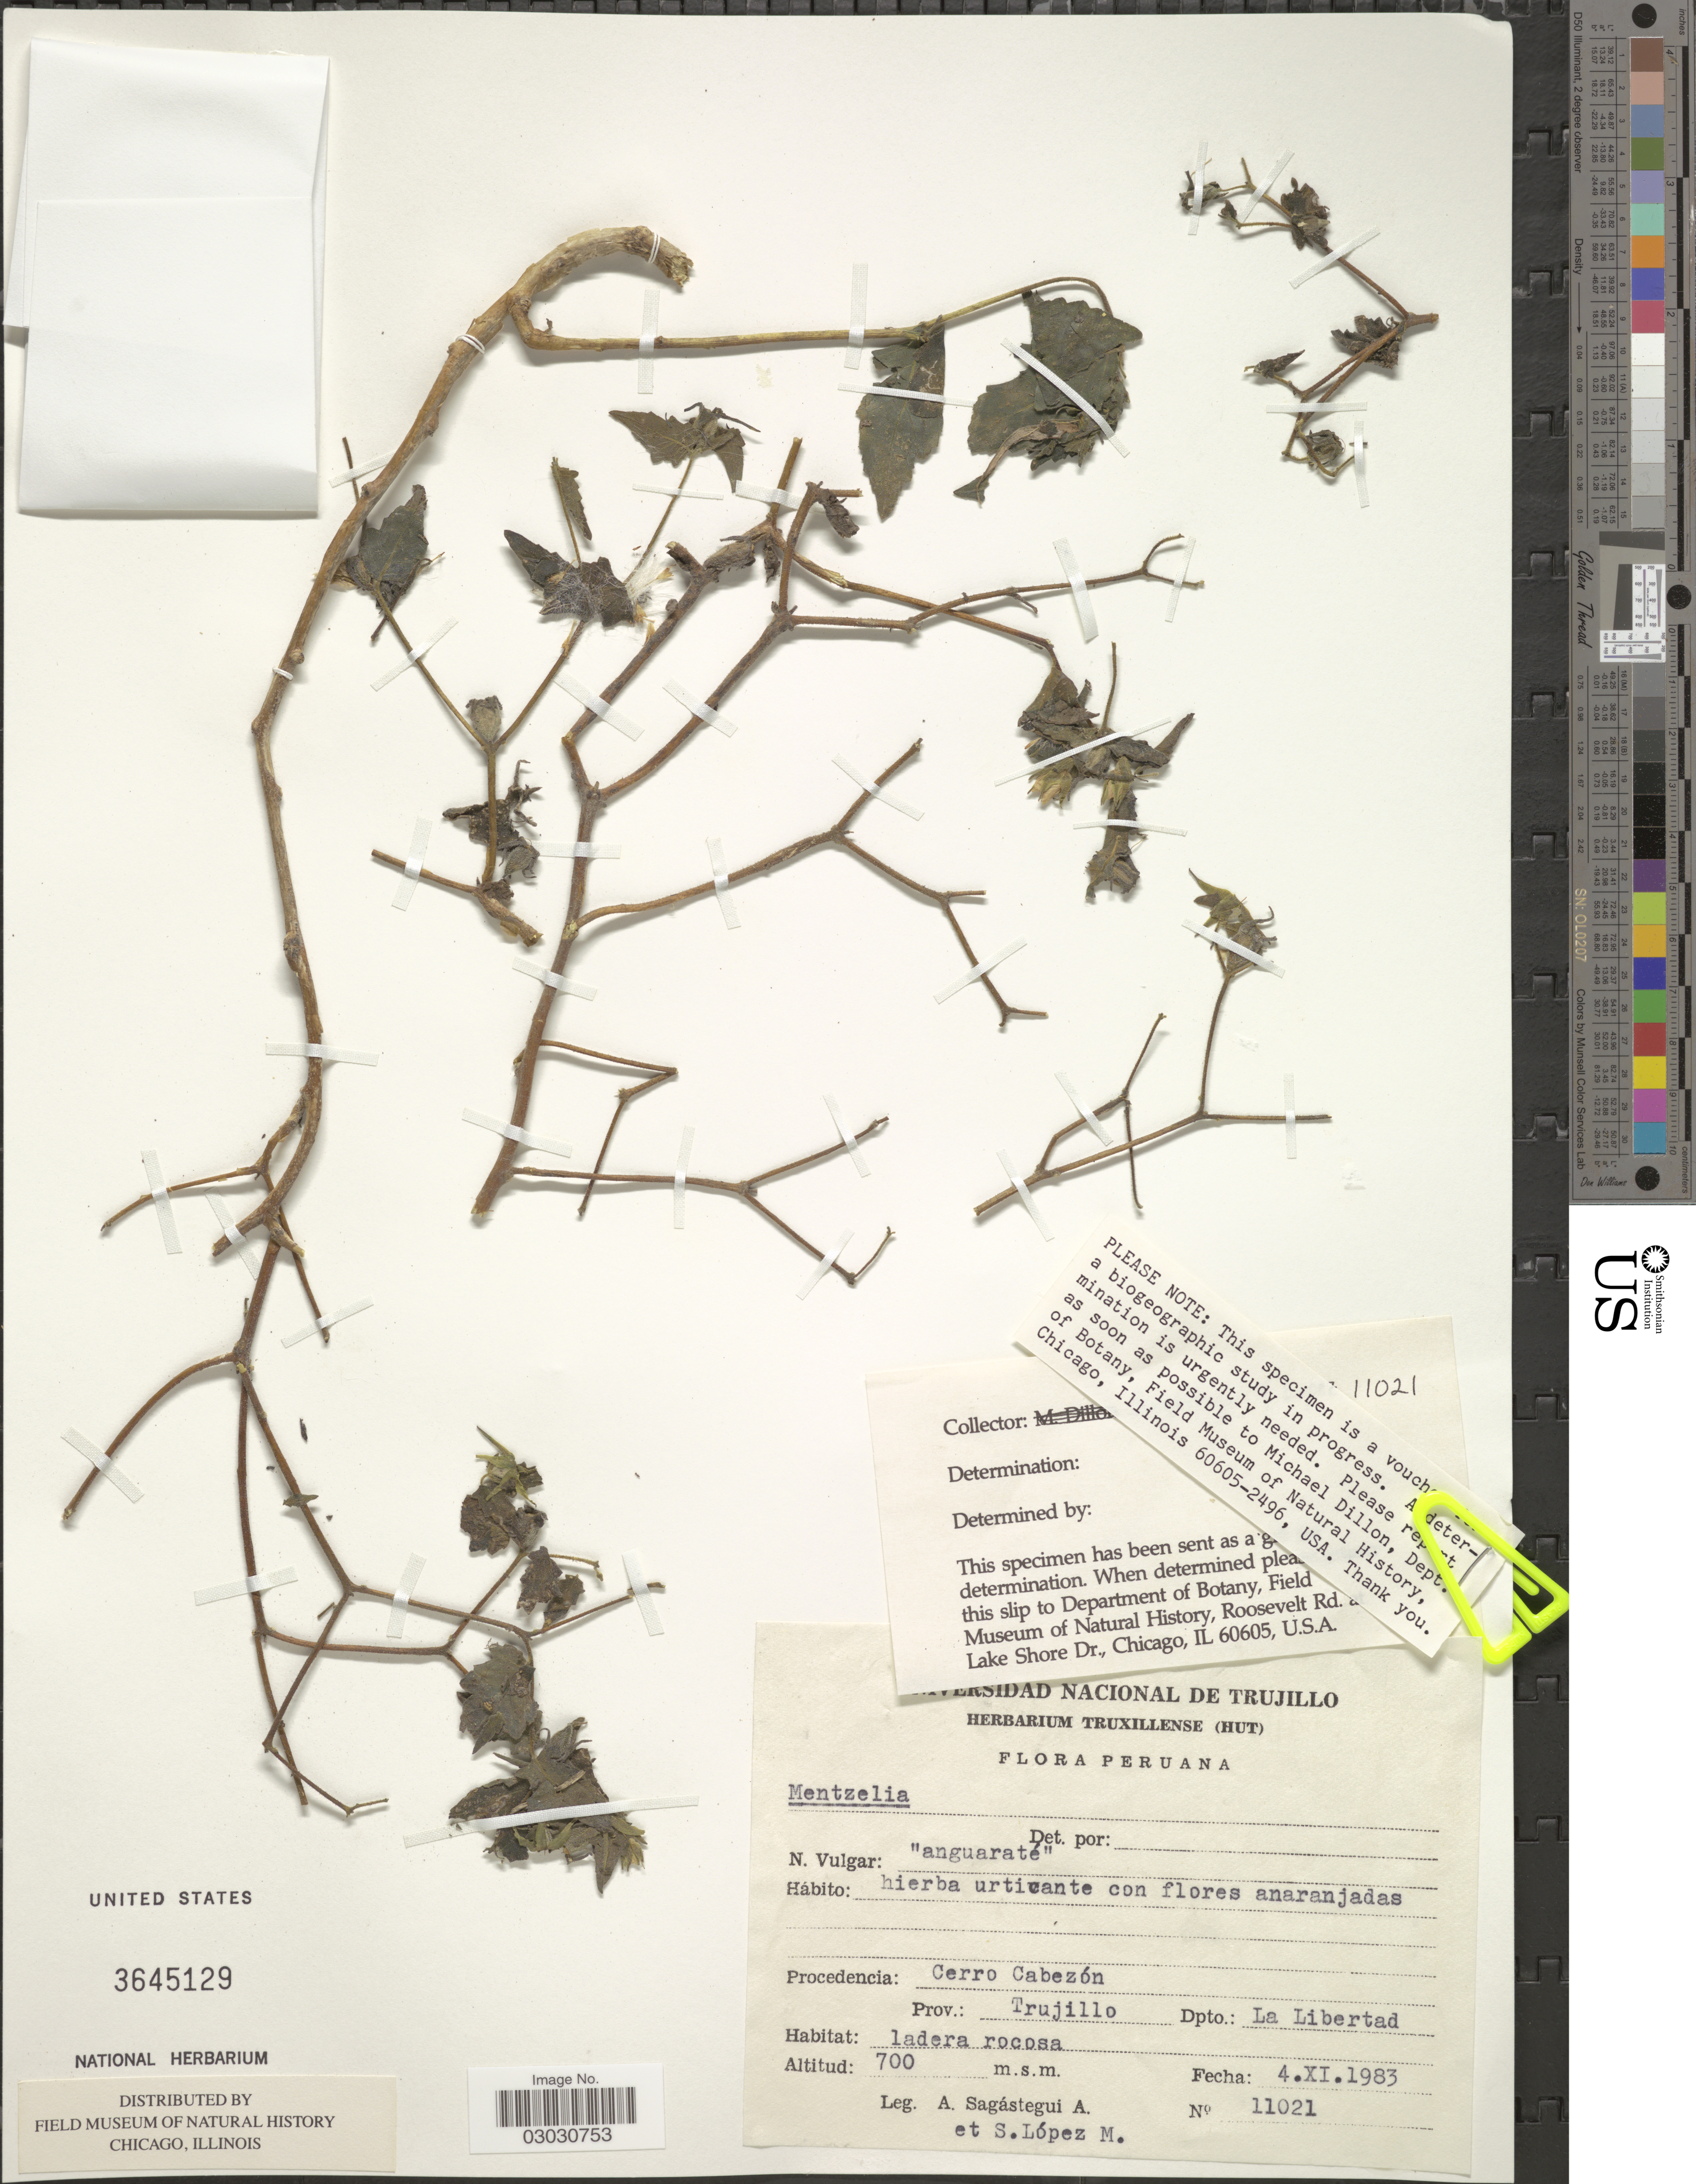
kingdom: Plantae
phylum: Tracheophyta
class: Magnoliopsida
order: Cornales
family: Loasaceae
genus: Mentzelia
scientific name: Mentzelia sp.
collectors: A. Sagástegui A. & S. Lopez M.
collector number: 11021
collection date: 1983-11-04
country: Peru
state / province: La Libertad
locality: Procedencia: Cerro Cabezón. Prov.: Trujillo. Dpto.: La Libertad.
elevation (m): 700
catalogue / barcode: US 3645129